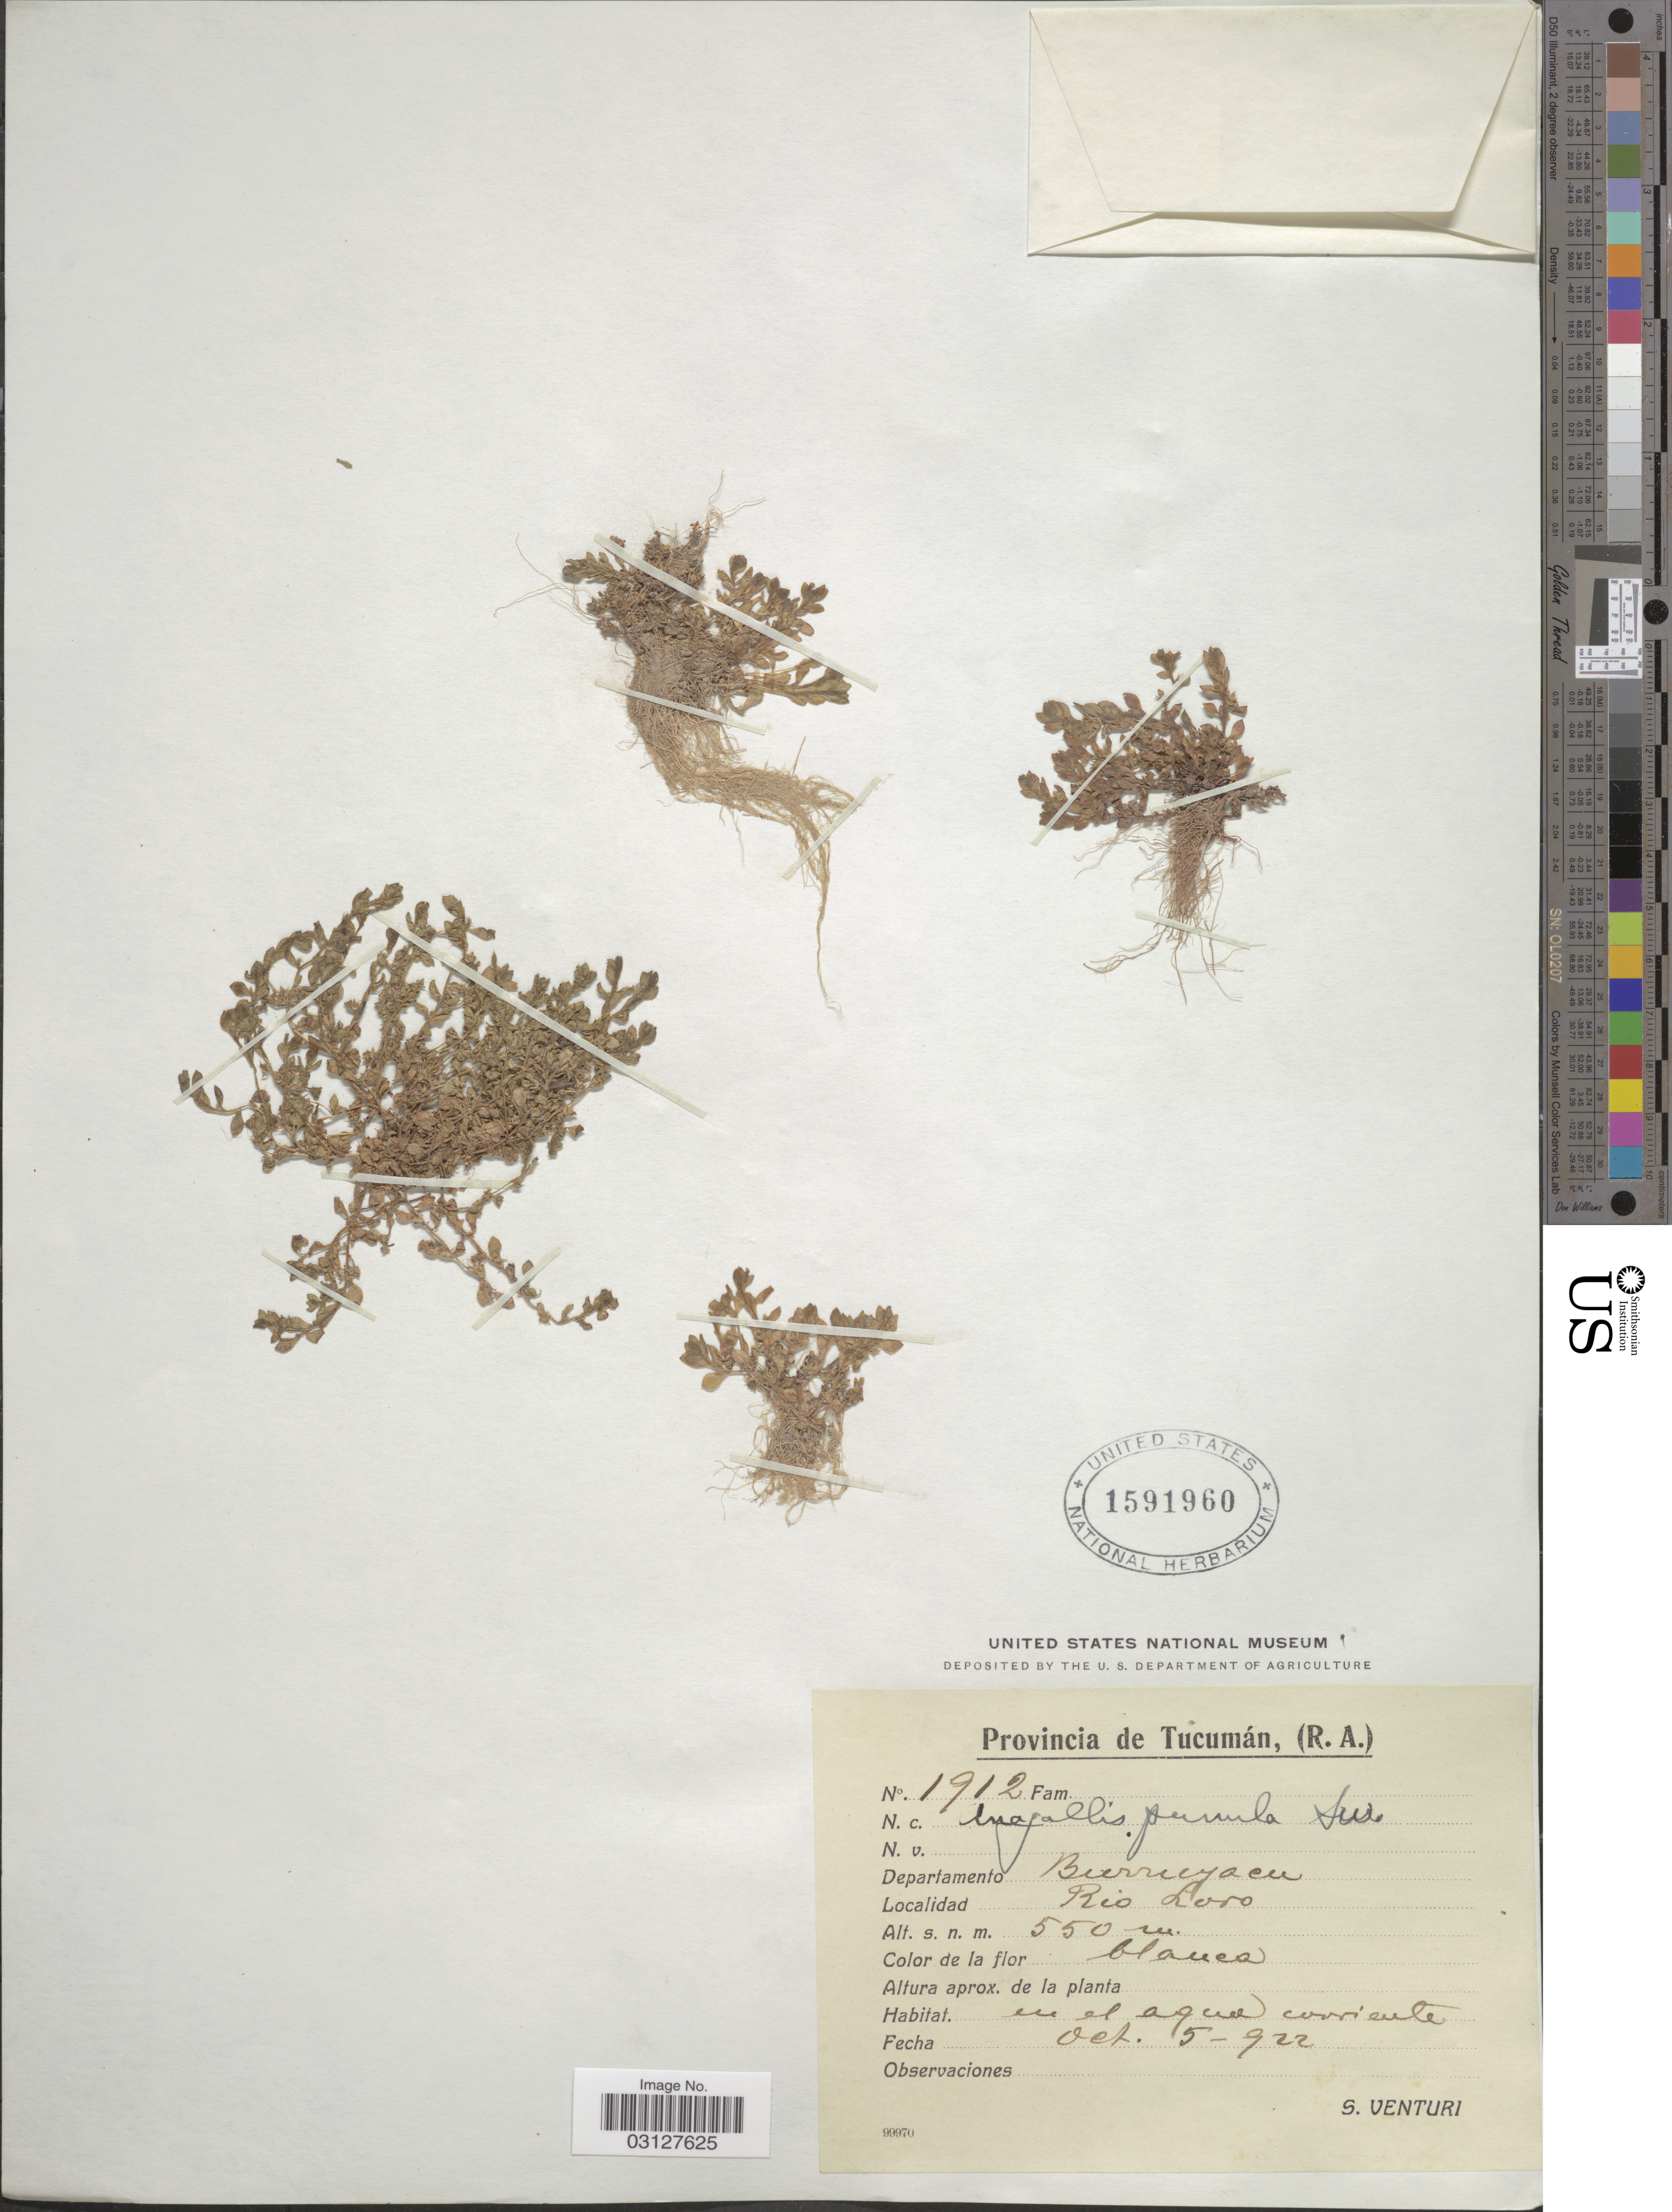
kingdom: Plantae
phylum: Tracheophyta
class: Magnoliopsida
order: Ericales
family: Primulaceae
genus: Anagallis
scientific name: Anagallis pumila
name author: Sw.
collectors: S. Venturi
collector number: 1912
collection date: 1922-10-05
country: Argentina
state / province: Tucuman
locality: Provincia de Tucumán, (R.A.), Departamento Burruyacu, Rio Loro.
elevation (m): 550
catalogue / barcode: US 1591960